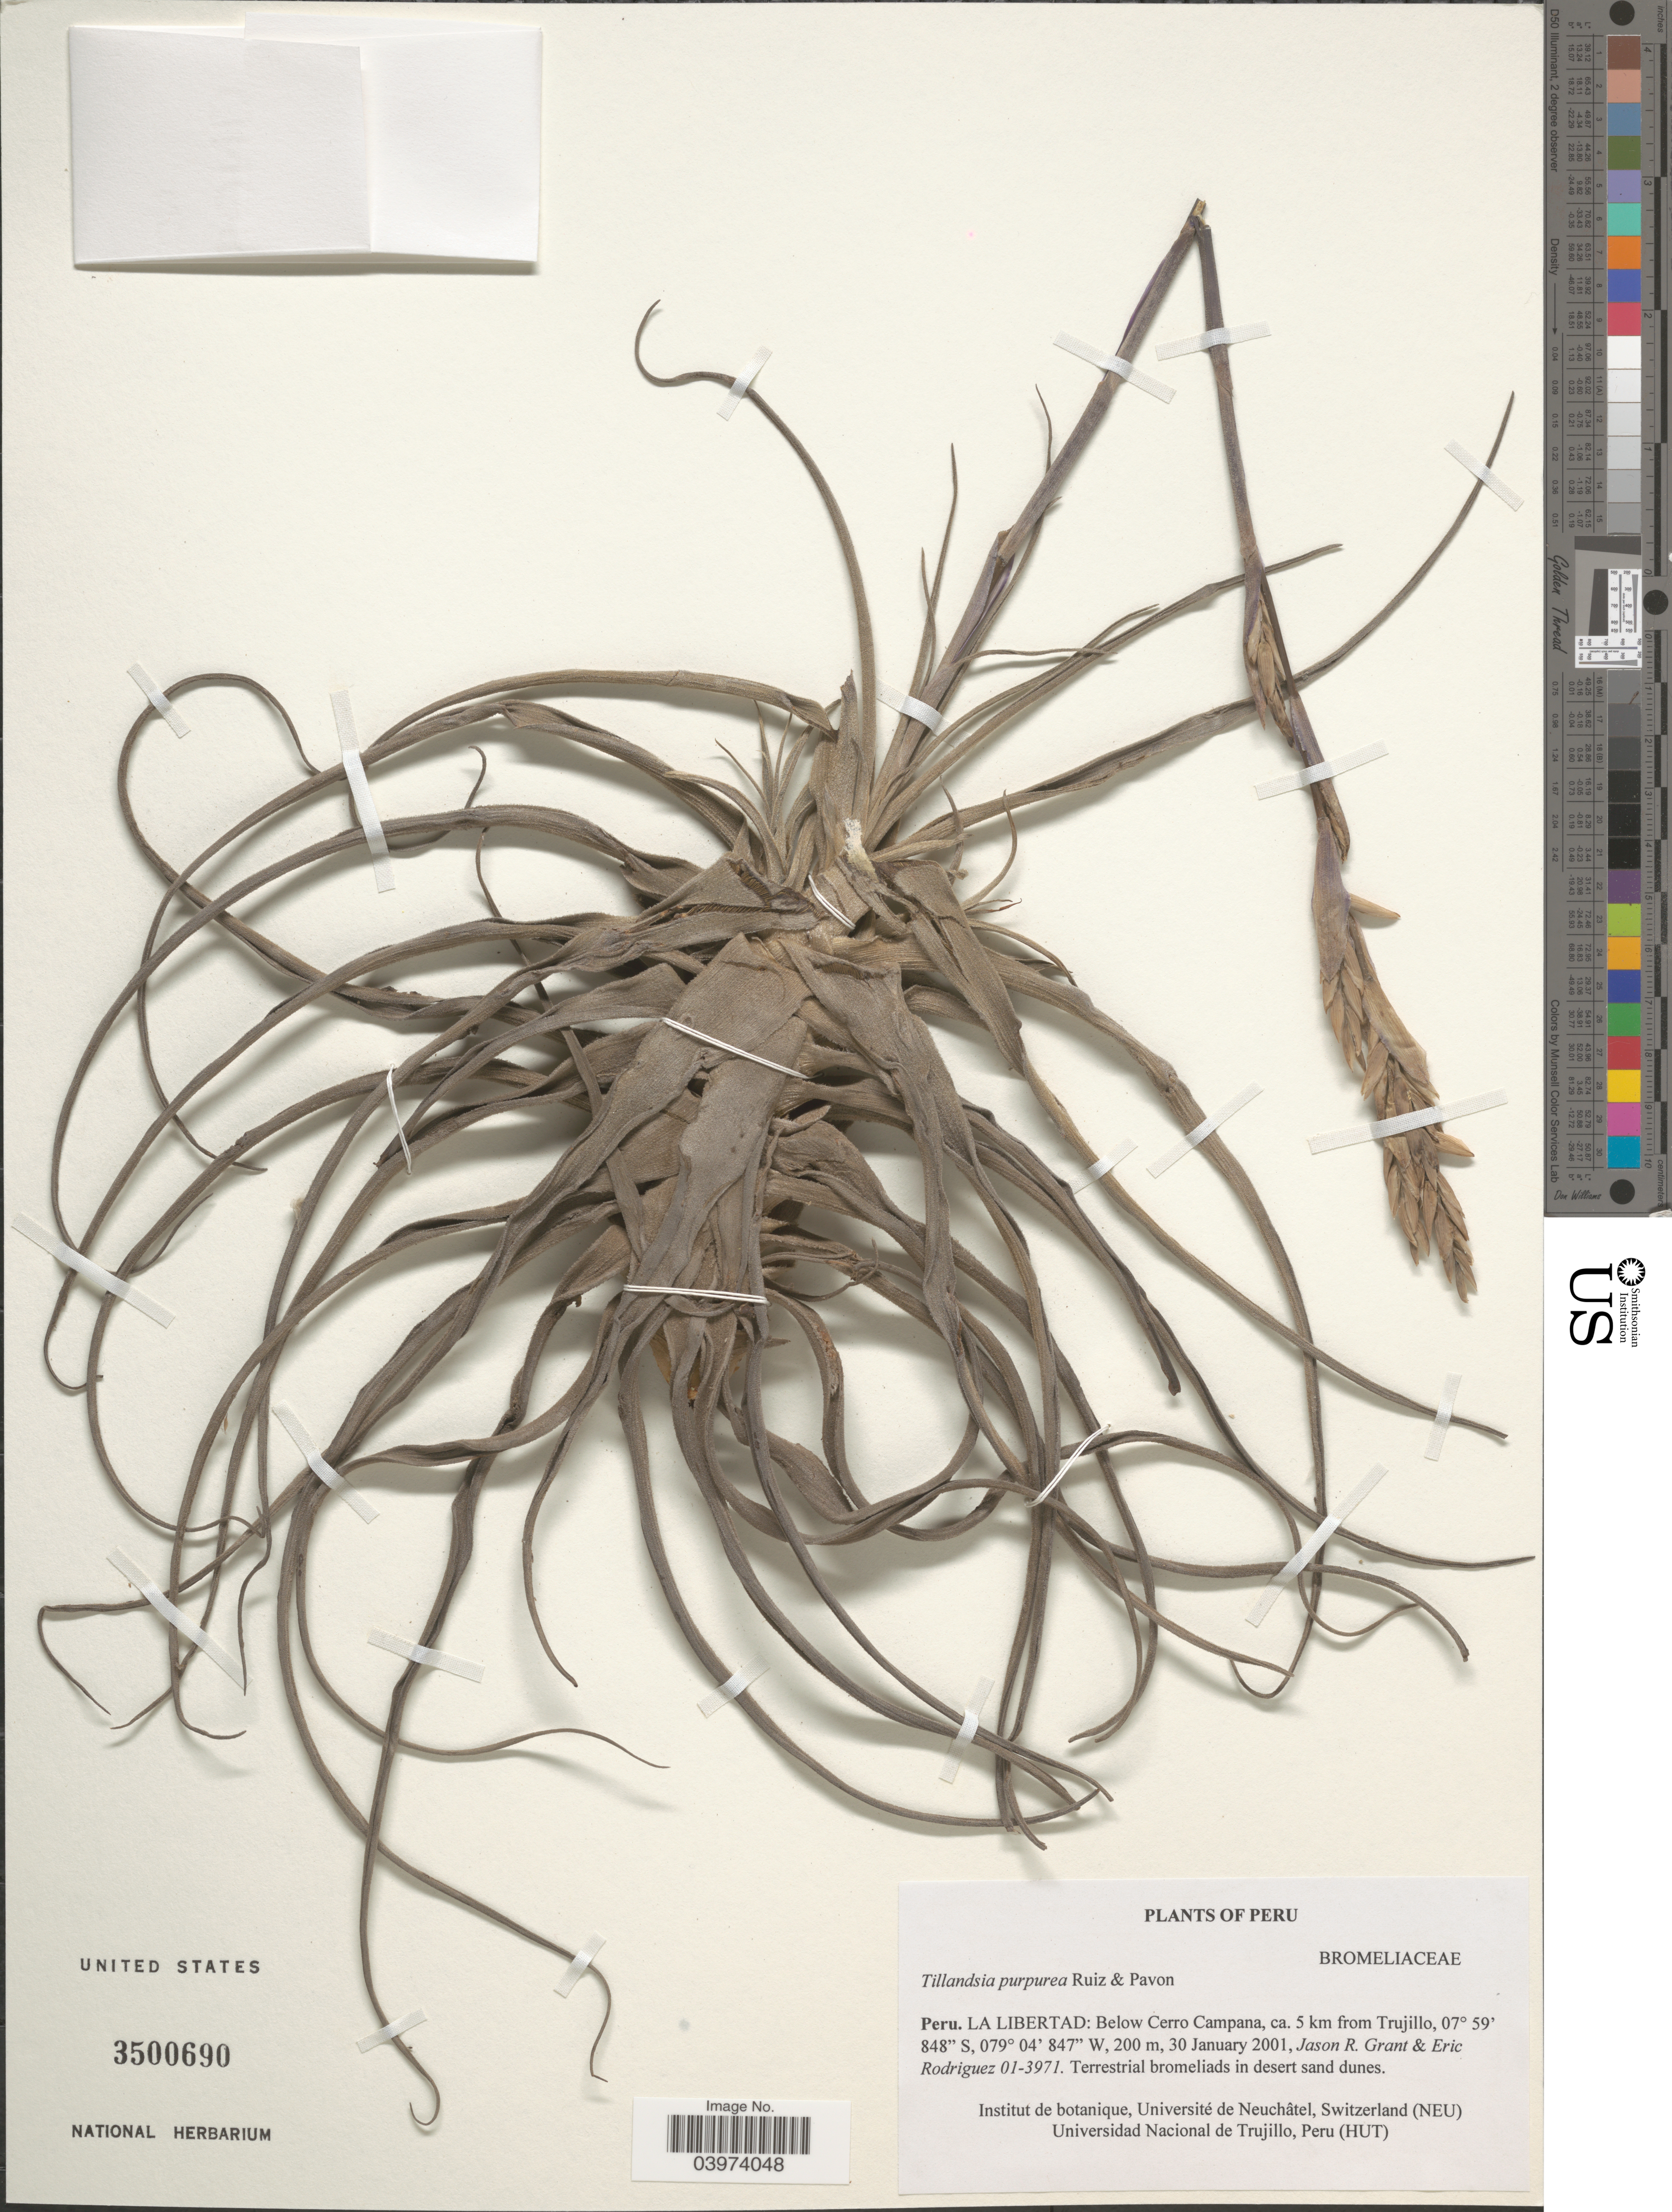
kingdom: Plantae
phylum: Tracheophyta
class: Liliopsida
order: Poales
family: Bromeliaceae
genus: Tillandsia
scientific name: Tillandsia purpurea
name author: Ruiz & Pav.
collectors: J. R. Grant & E. Rodriguez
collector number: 01-3971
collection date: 2001-01-30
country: Peru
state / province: La Libertad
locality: Below Cerro Campana, ca. 5 km from Trujillo.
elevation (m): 200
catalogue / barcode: US 3500690